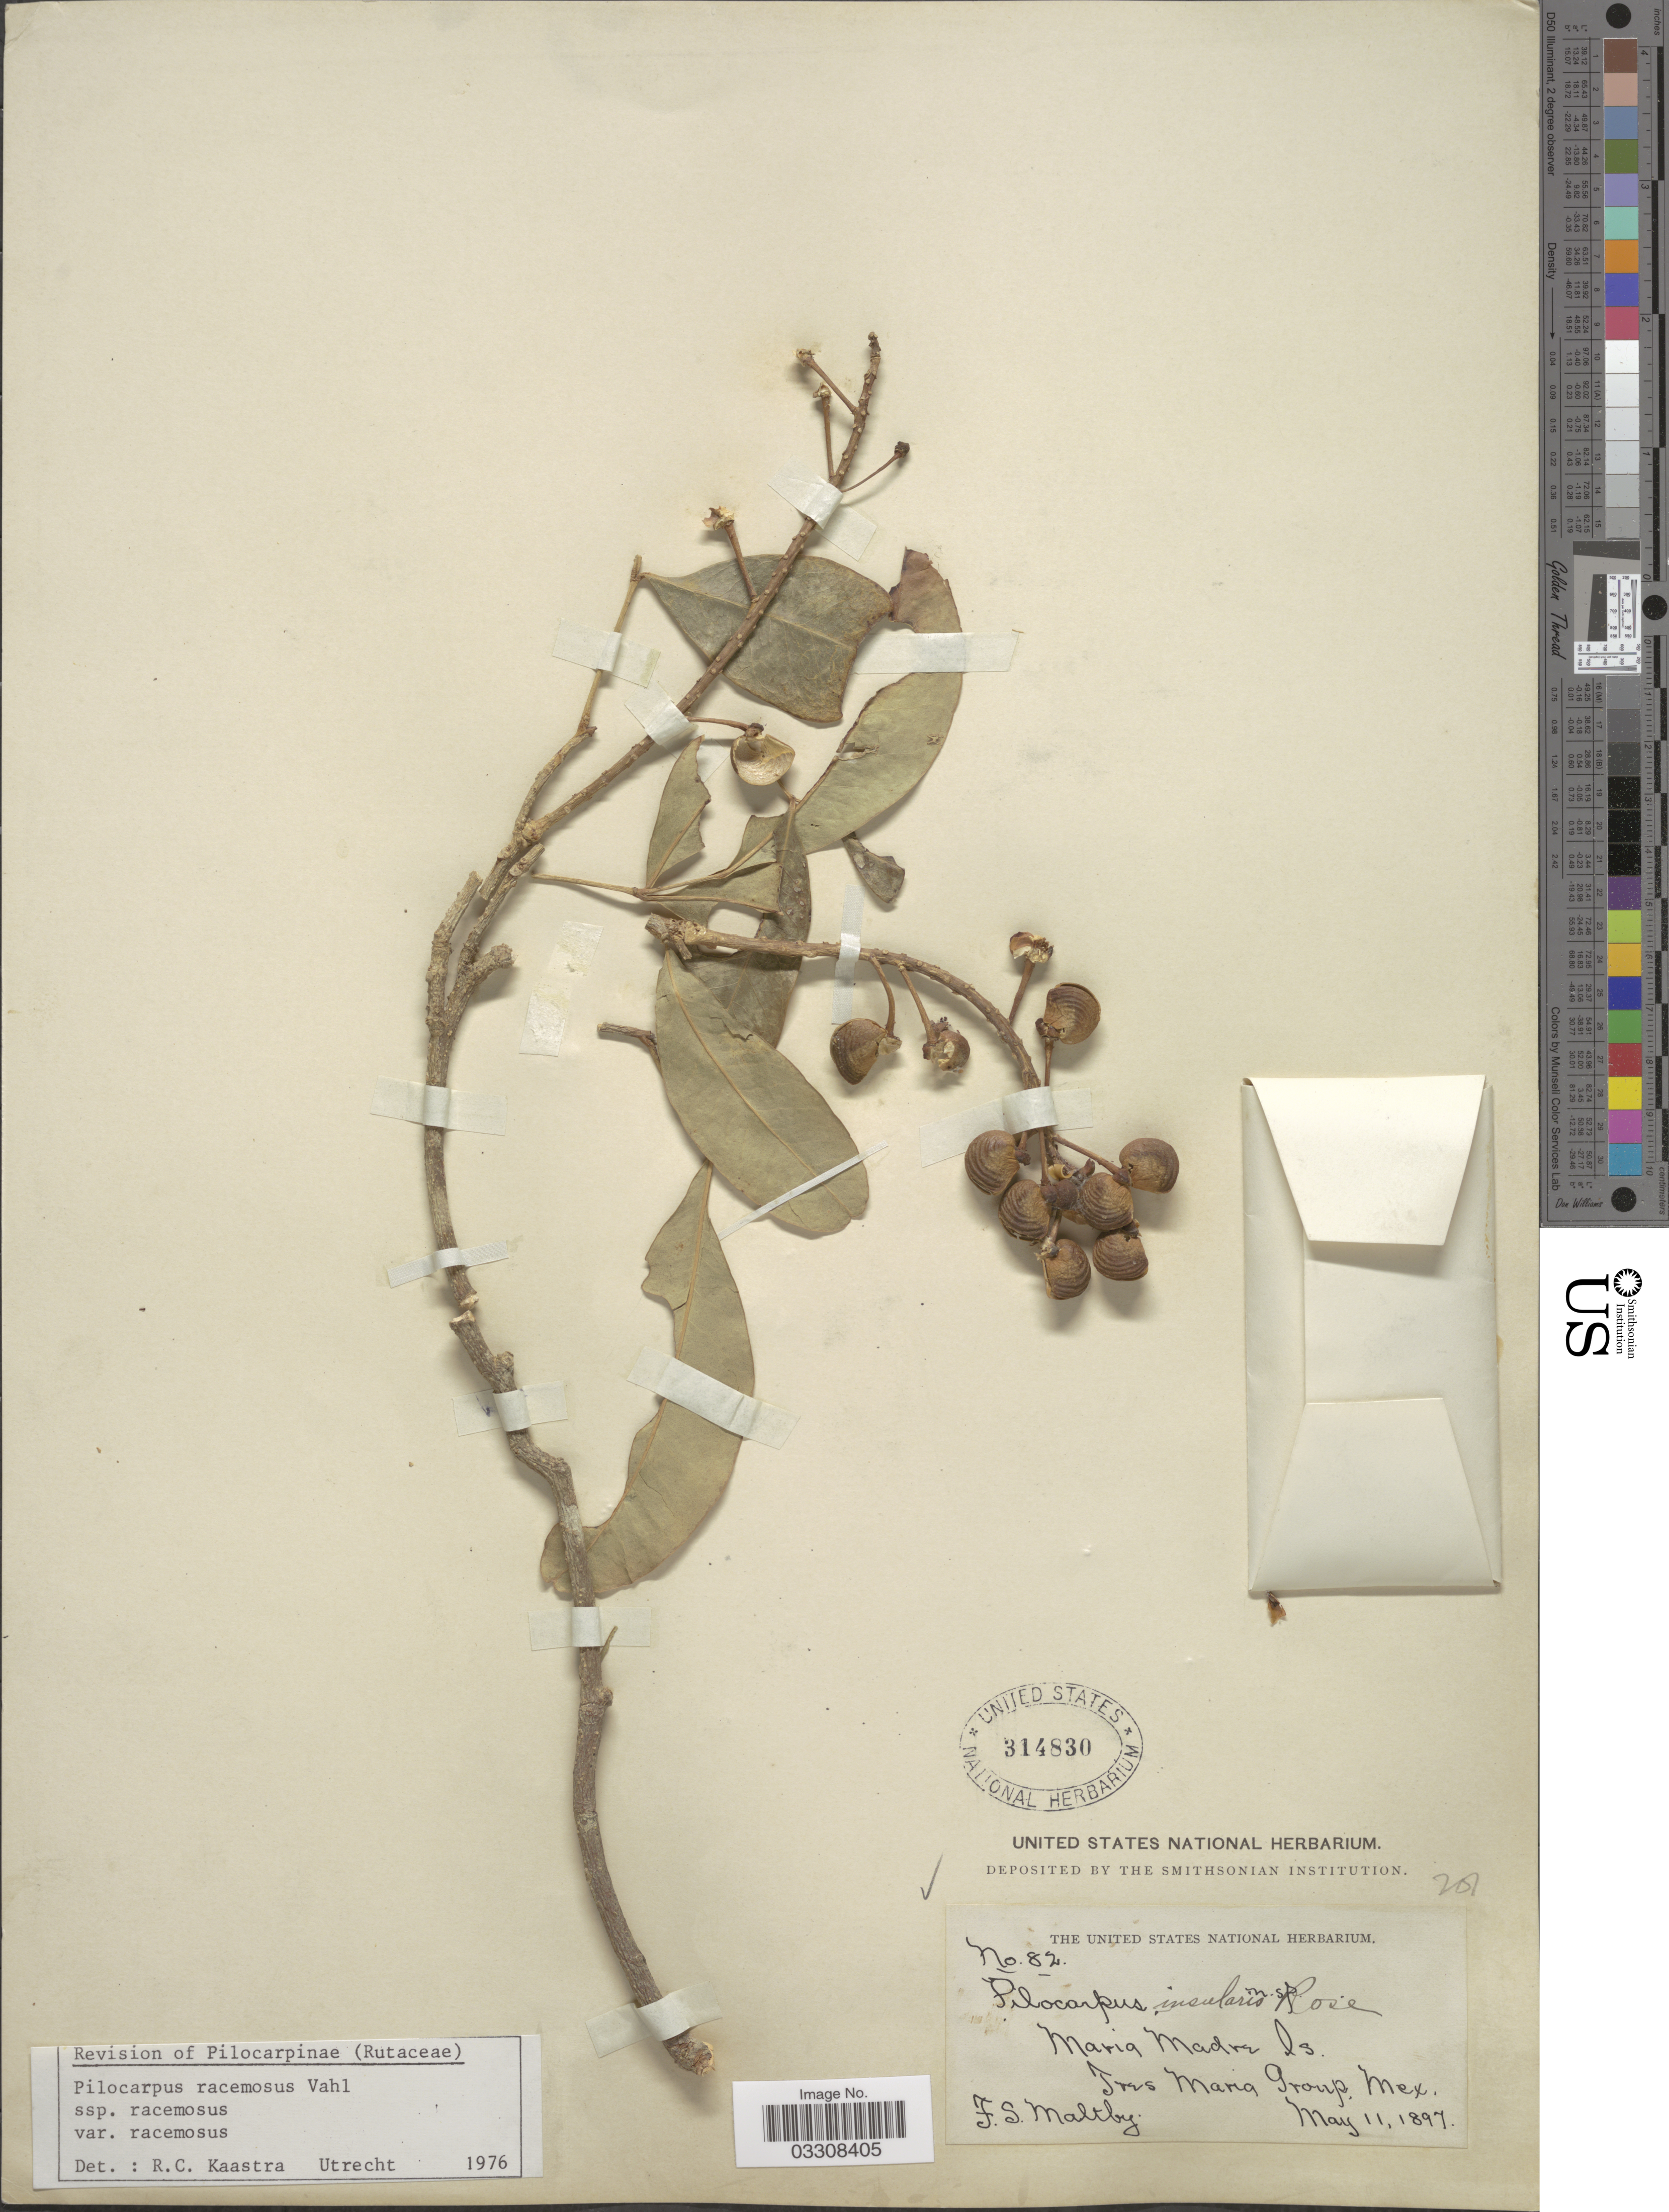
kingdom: Plantae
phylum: Tracheophyta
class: Magnoliopsida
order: Sapindales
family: Rutaceae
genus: Pilocarpus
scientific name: Pilocarpus racemosus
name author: Vahl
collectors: F. S. Maltby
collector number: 82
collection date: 1897-05-11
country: Mexico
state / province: México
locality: Maria Madre Is. Tres Maria Group.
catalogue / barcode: US 314830